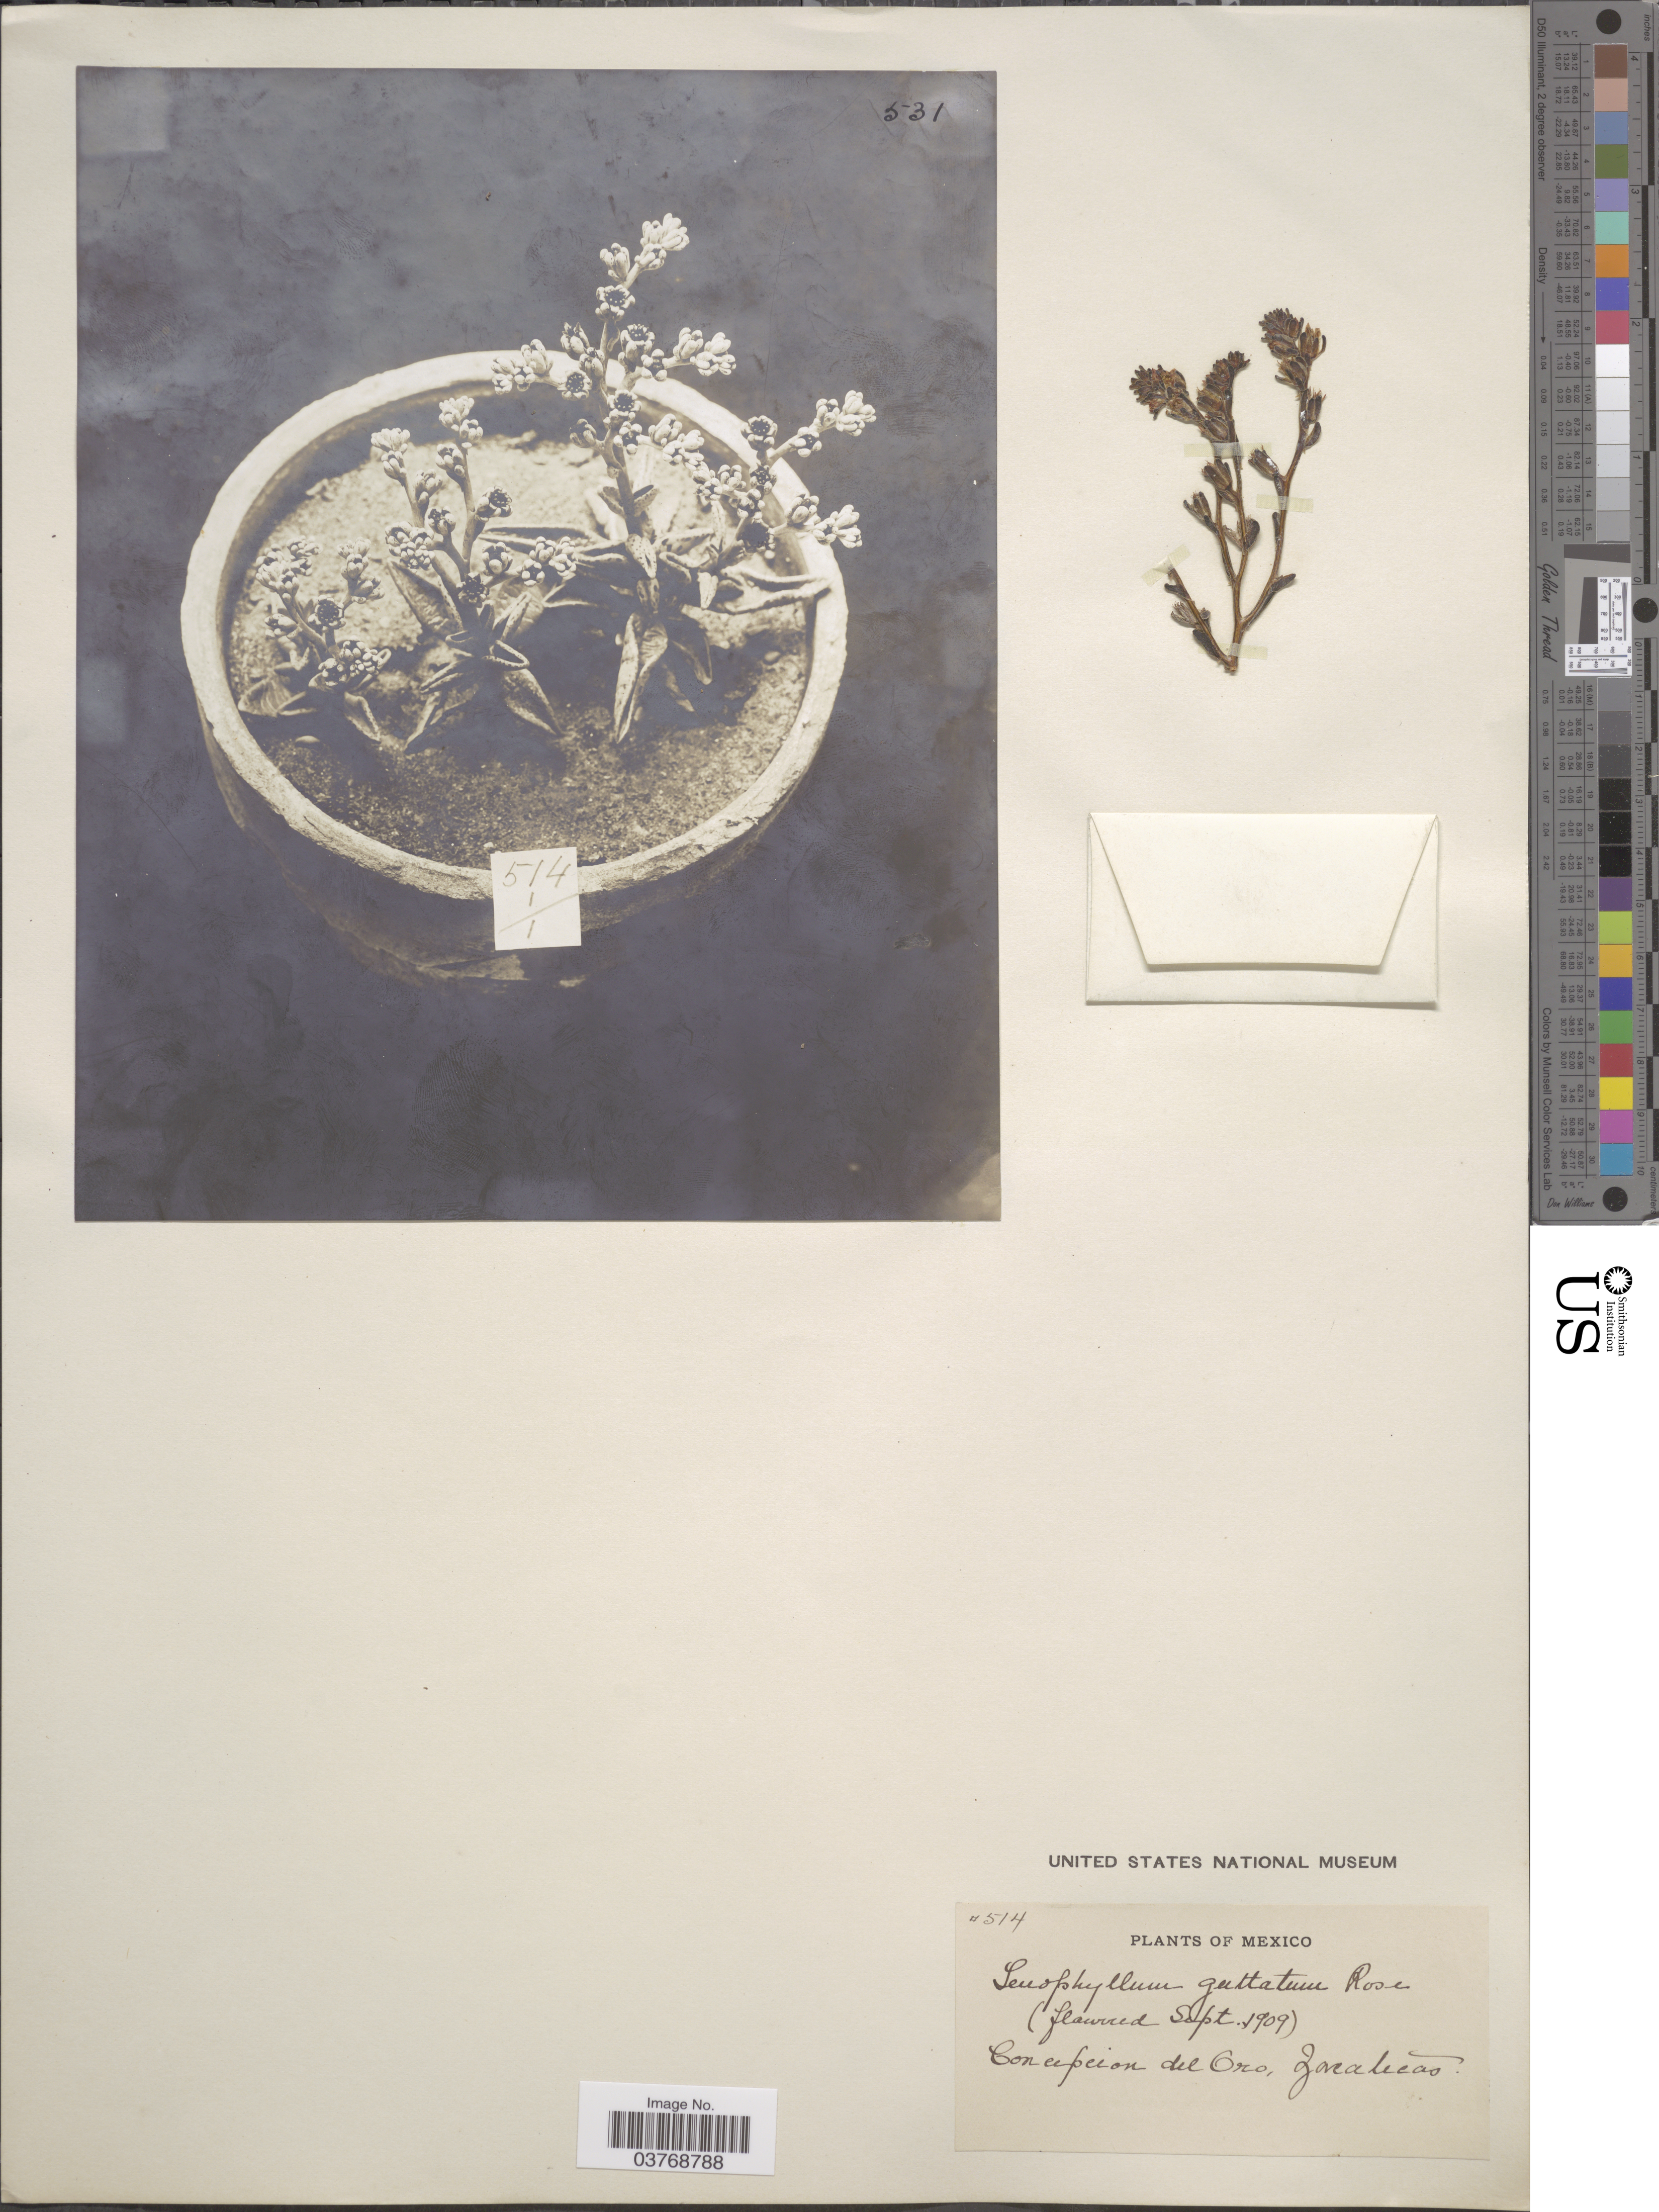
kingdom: Plantae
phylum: Tracheophyta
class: Magnoliopsida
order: Saxifragales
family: Crassulaceae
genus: Lenophyllum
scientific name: Lenophyllum guttatum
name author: (Rose) Rose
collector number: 514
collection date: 1909-09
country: Mexico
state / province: Zacatecas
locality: Concepcion del Oro.